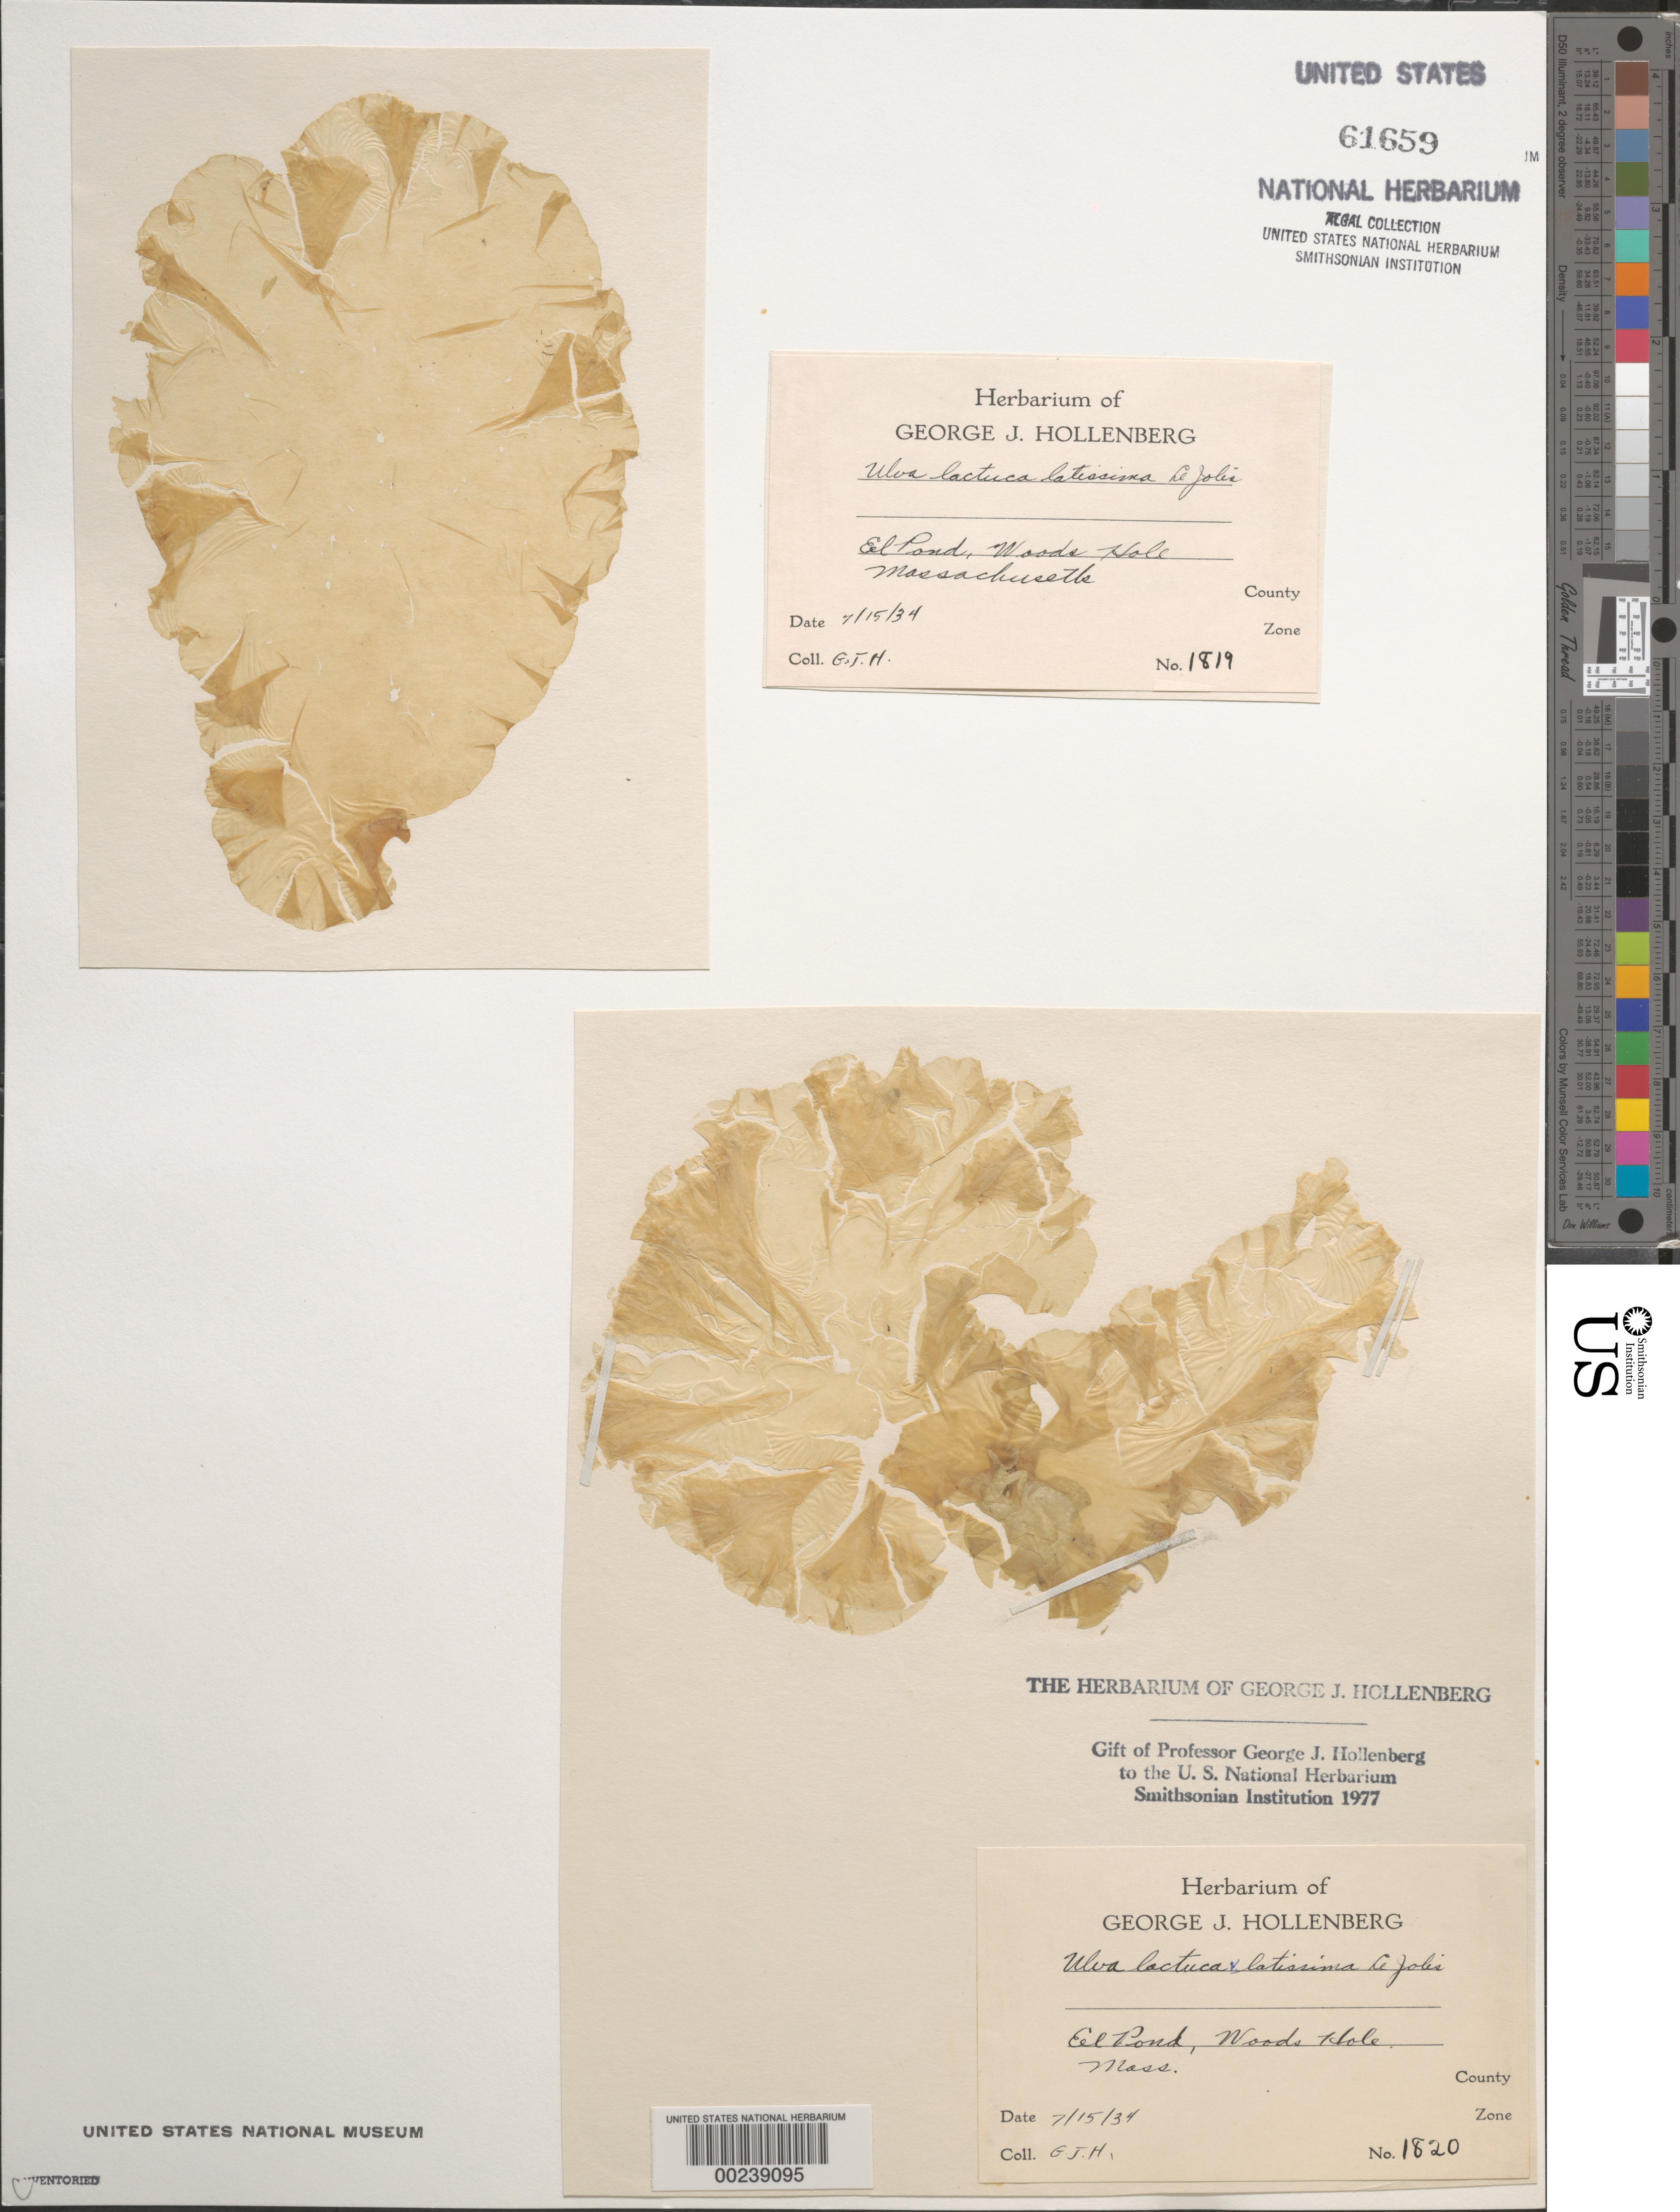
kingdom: Plantae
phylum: Chlorophyta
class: Ulvophyceae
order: Ulvales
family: Ulvaceae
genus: Ulva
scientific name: Ulva lactuca var. latissima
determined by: Hollenberg, George J.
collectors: G. Hollenberg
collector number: GJH 1819 & GJH 1820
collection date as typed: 15 Jul 1934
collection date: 1934-07-15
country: United States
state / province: Massachusetts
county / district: Barnstable County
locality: Woods Hole, Eel Pond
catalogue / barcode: US 61659